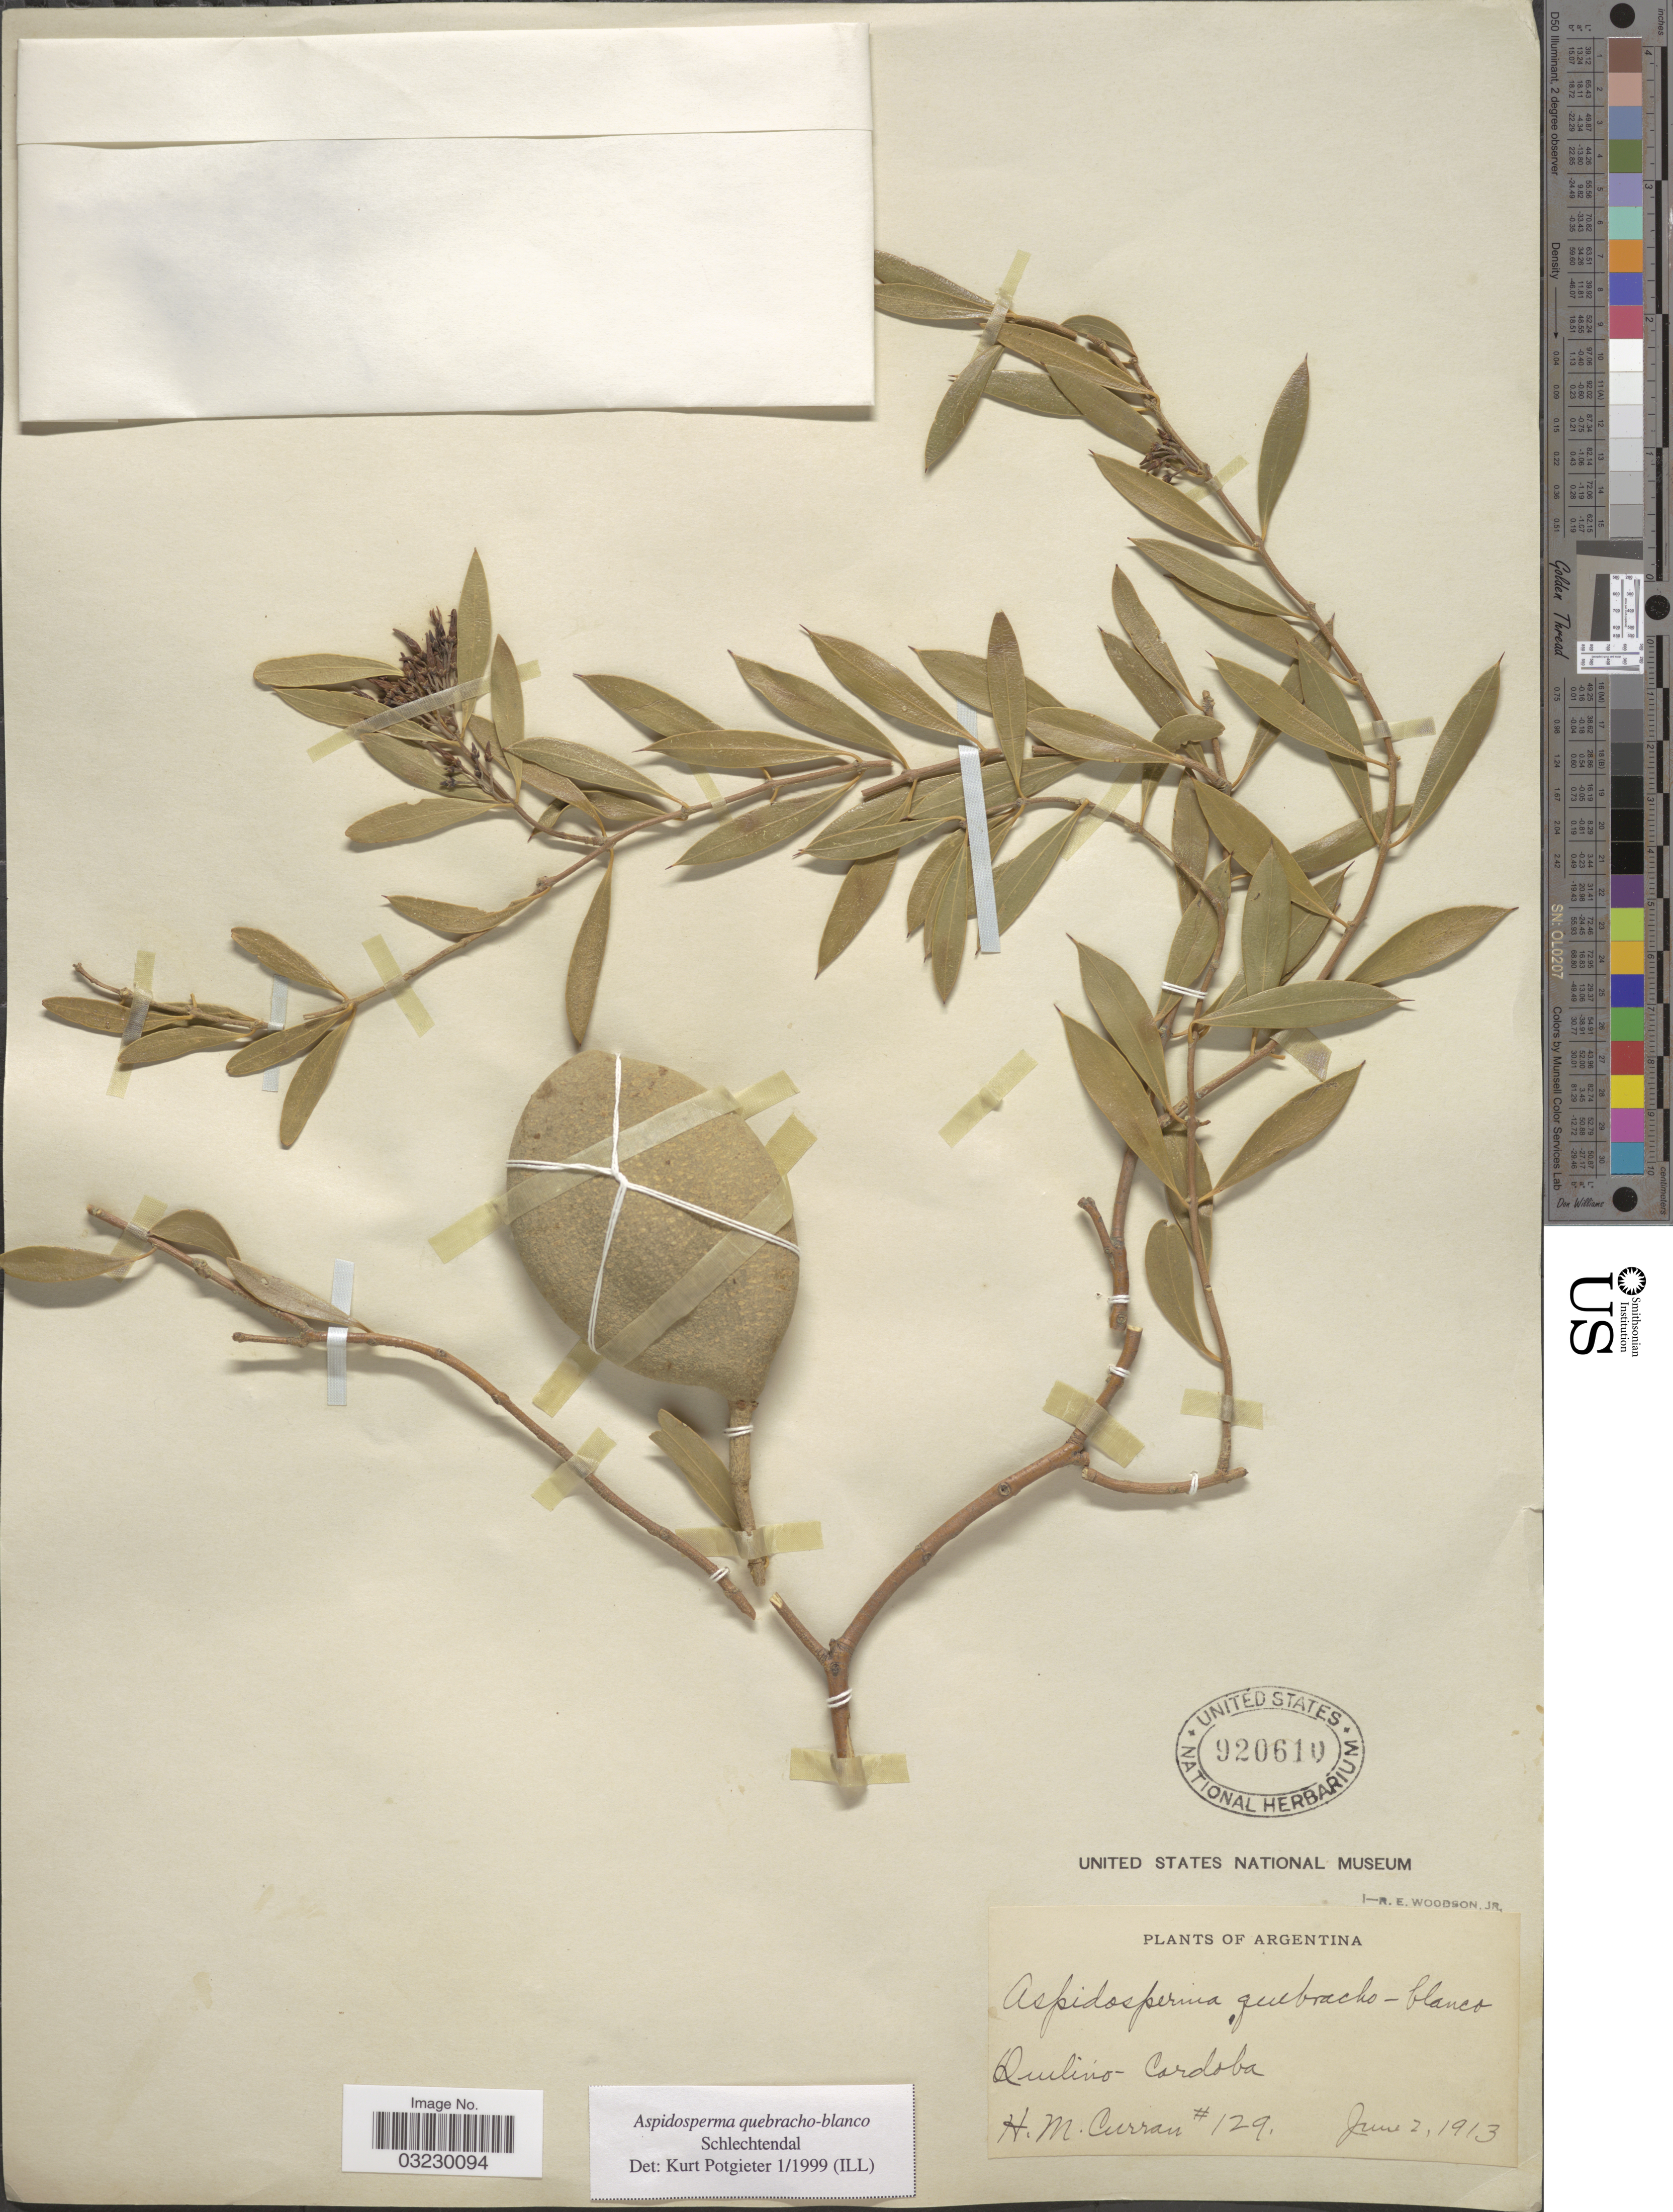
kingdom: Plantae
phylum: Tracheophyta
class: Magnoliopsida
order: Gentianales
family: Apocynaceae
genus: Aspidosperma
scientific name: Aspidosperma quebracho-blanco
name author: Schltdl.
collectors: H. M. Curran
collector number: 129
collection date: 1913-06-02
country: Argentina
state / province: Cordoba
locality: Quilino-Cordoba.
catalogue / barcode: US 920610